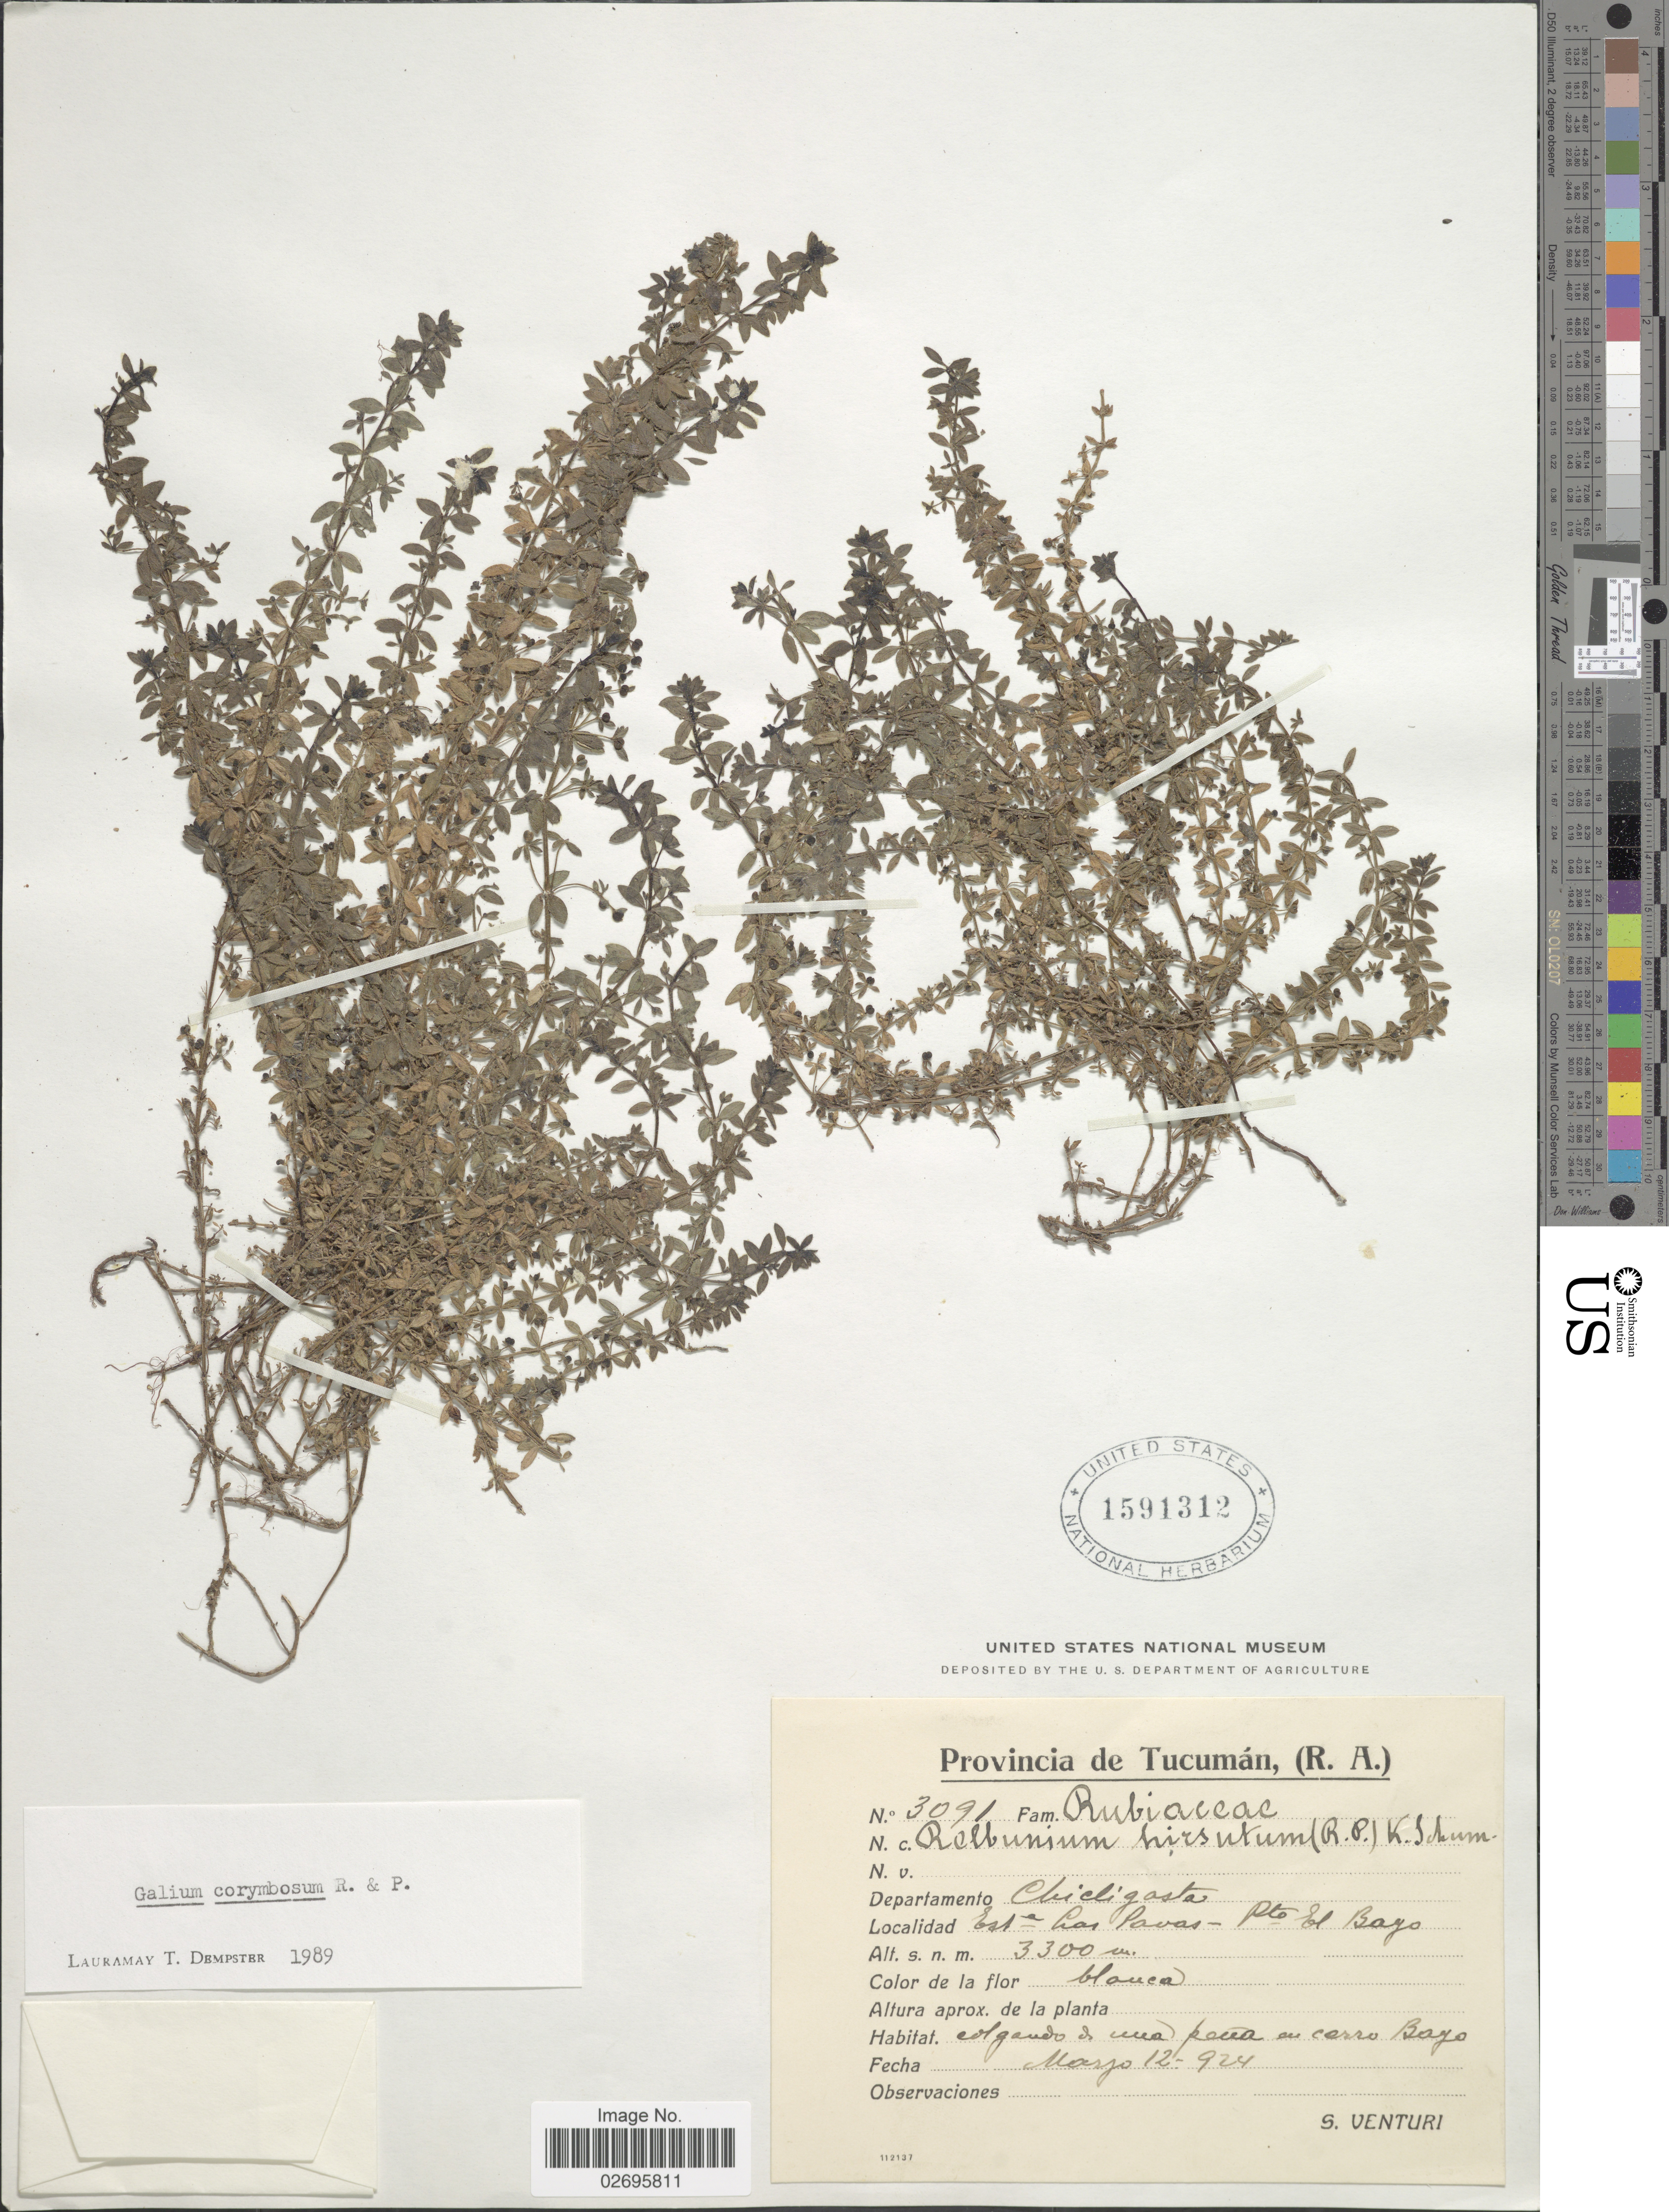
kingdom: Plantae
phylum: Tracheophyta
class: Magnoliopsida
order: Gentianales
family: Rubiaceae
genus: Galium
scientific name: Galium corymbosum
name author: Ruiz & Pav.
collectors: S. Venturi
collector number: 3091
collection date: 1924-03-12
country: Argentina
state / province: Tucuman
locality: Provincia de Tucuman (R.A.) Departamento Chicligasta, Esta. Las Pavas, Pto El Bayo.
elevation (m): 3300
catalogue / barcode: US 1591312